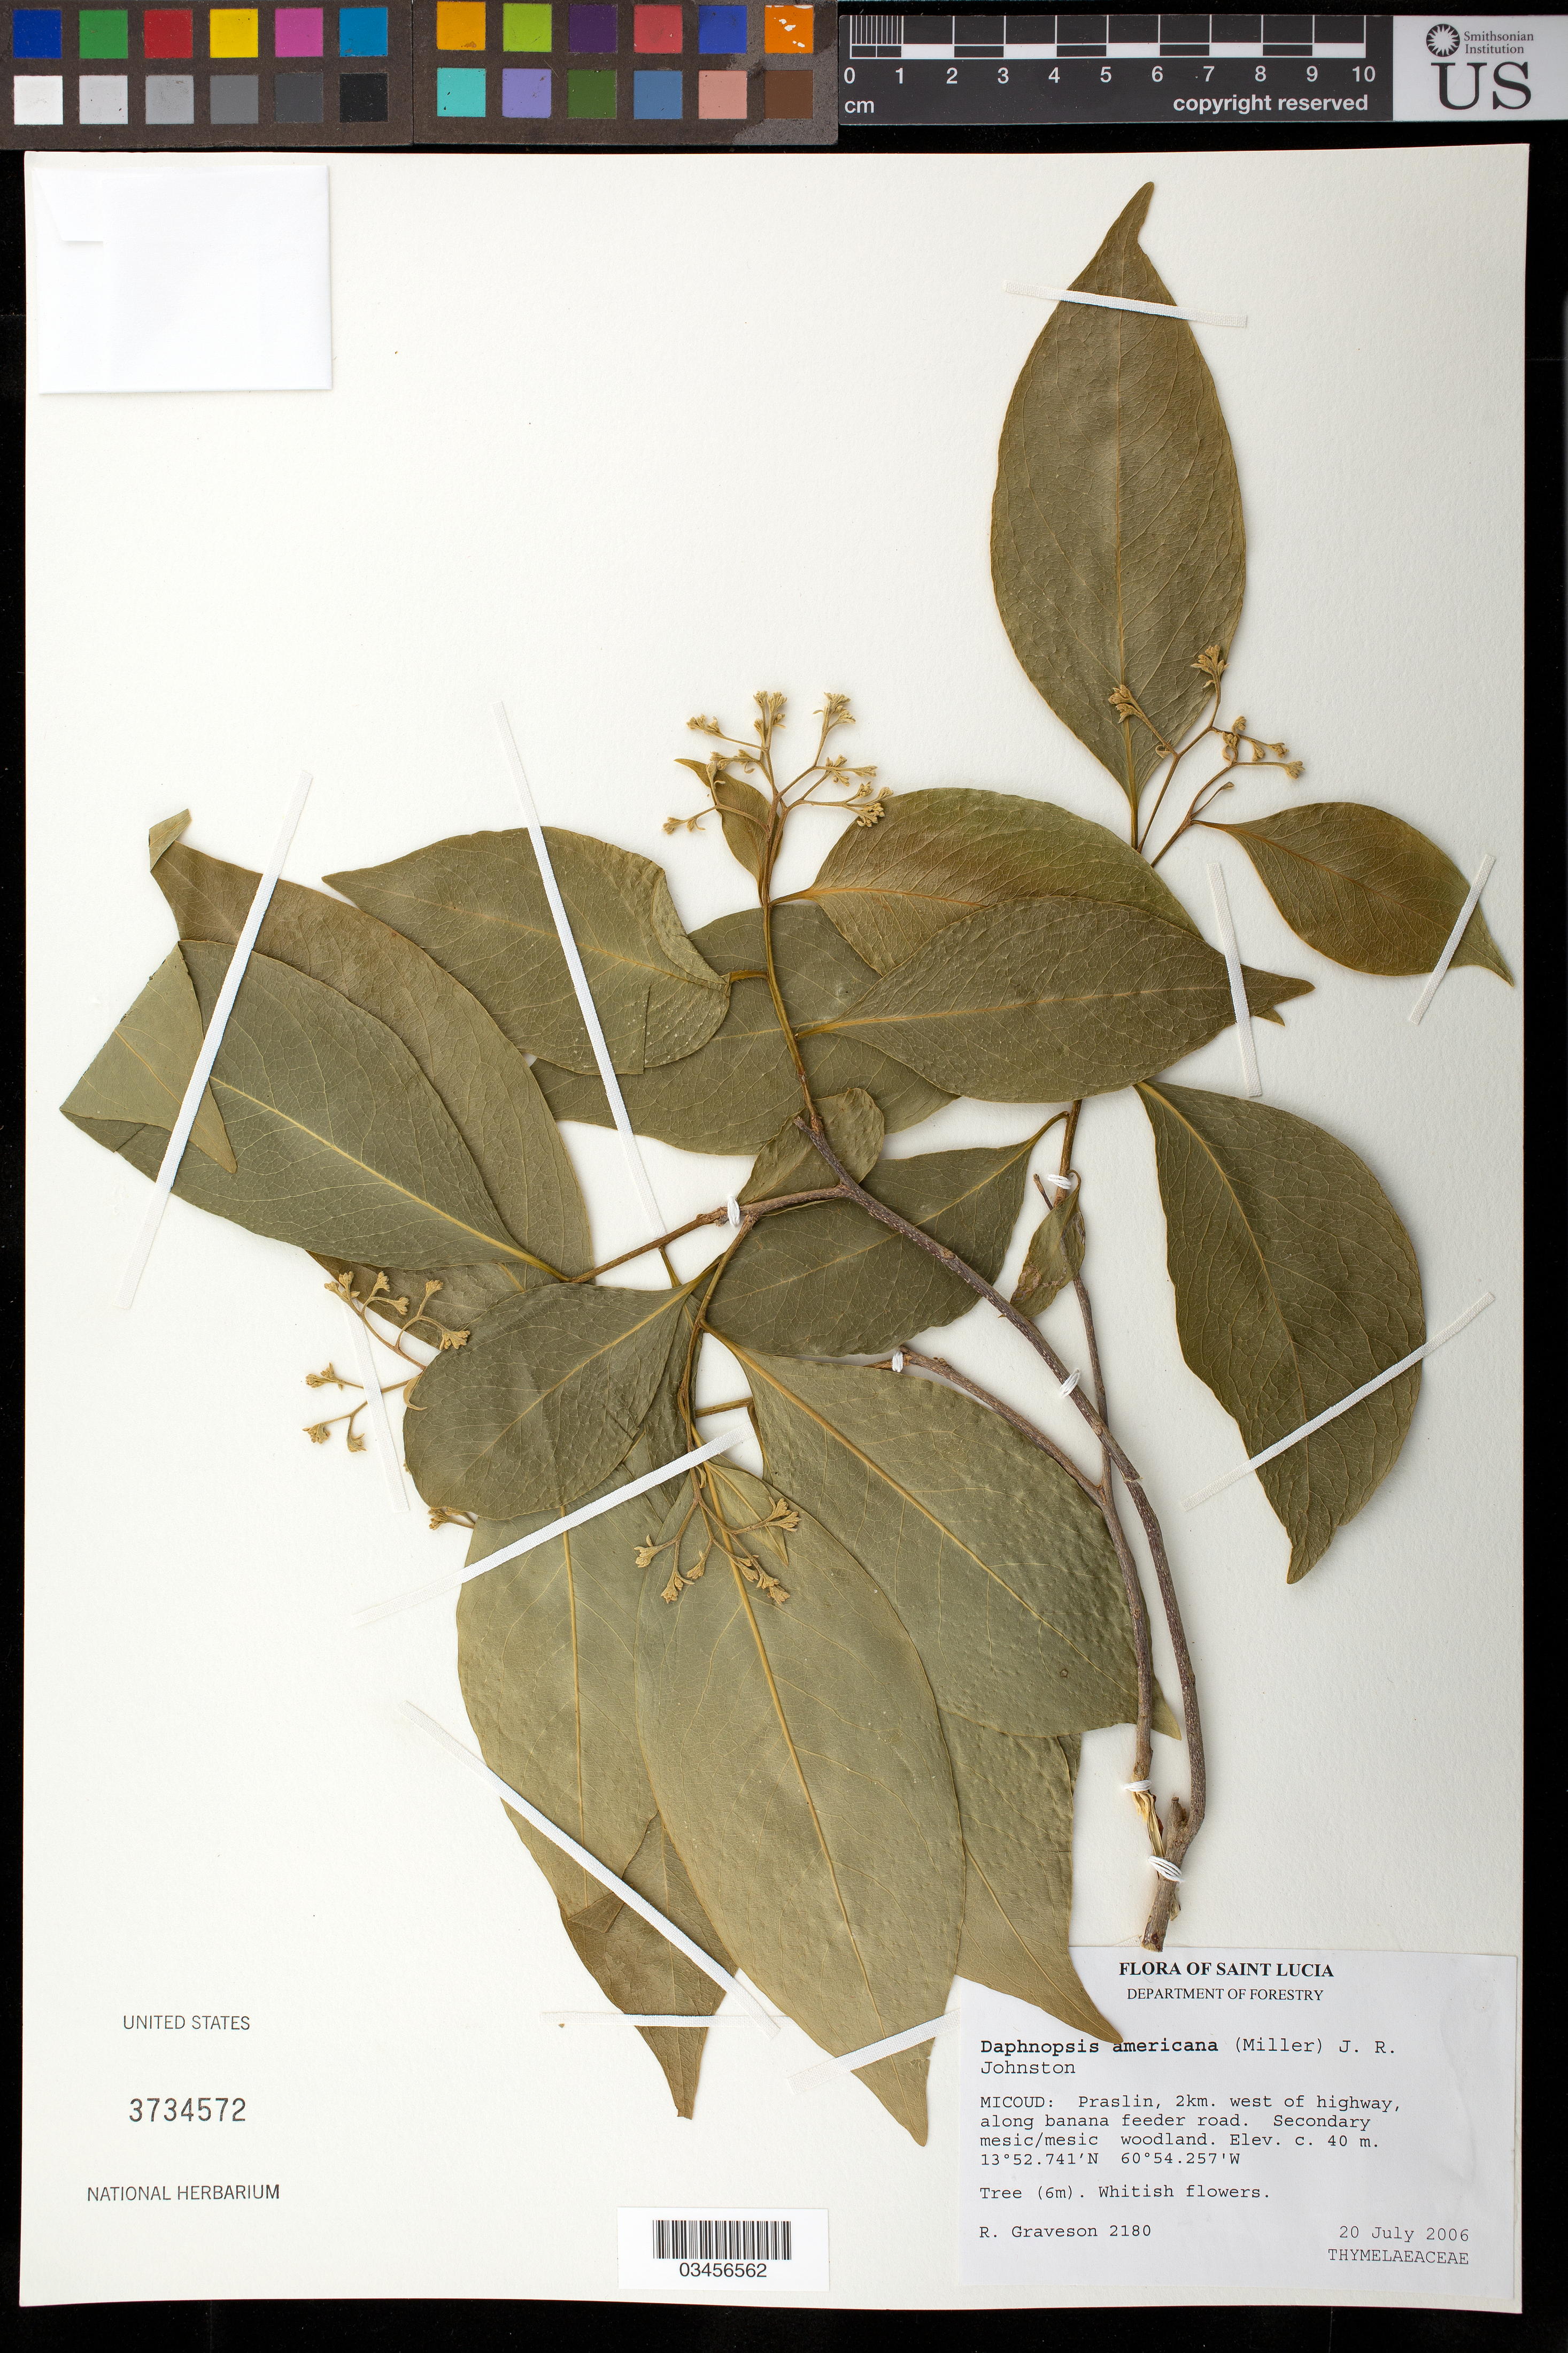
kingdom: Plantae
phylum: Tracheophyta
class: Magnoliopsida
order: Malvales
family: Thymelaeaceae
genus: Daphnopsis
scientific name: Daphnopsis americana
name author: (Mill.) J.R. Johnst.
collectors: R. Graveson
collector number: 2180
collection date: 2006-07-20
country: St. Lucia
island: St. Lucia I.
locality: Micoud: Praslin, 2 km W of highway, along banana feeder road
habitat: Secondary mesic/mesic woodland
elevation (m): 40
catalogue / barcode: US 3734572